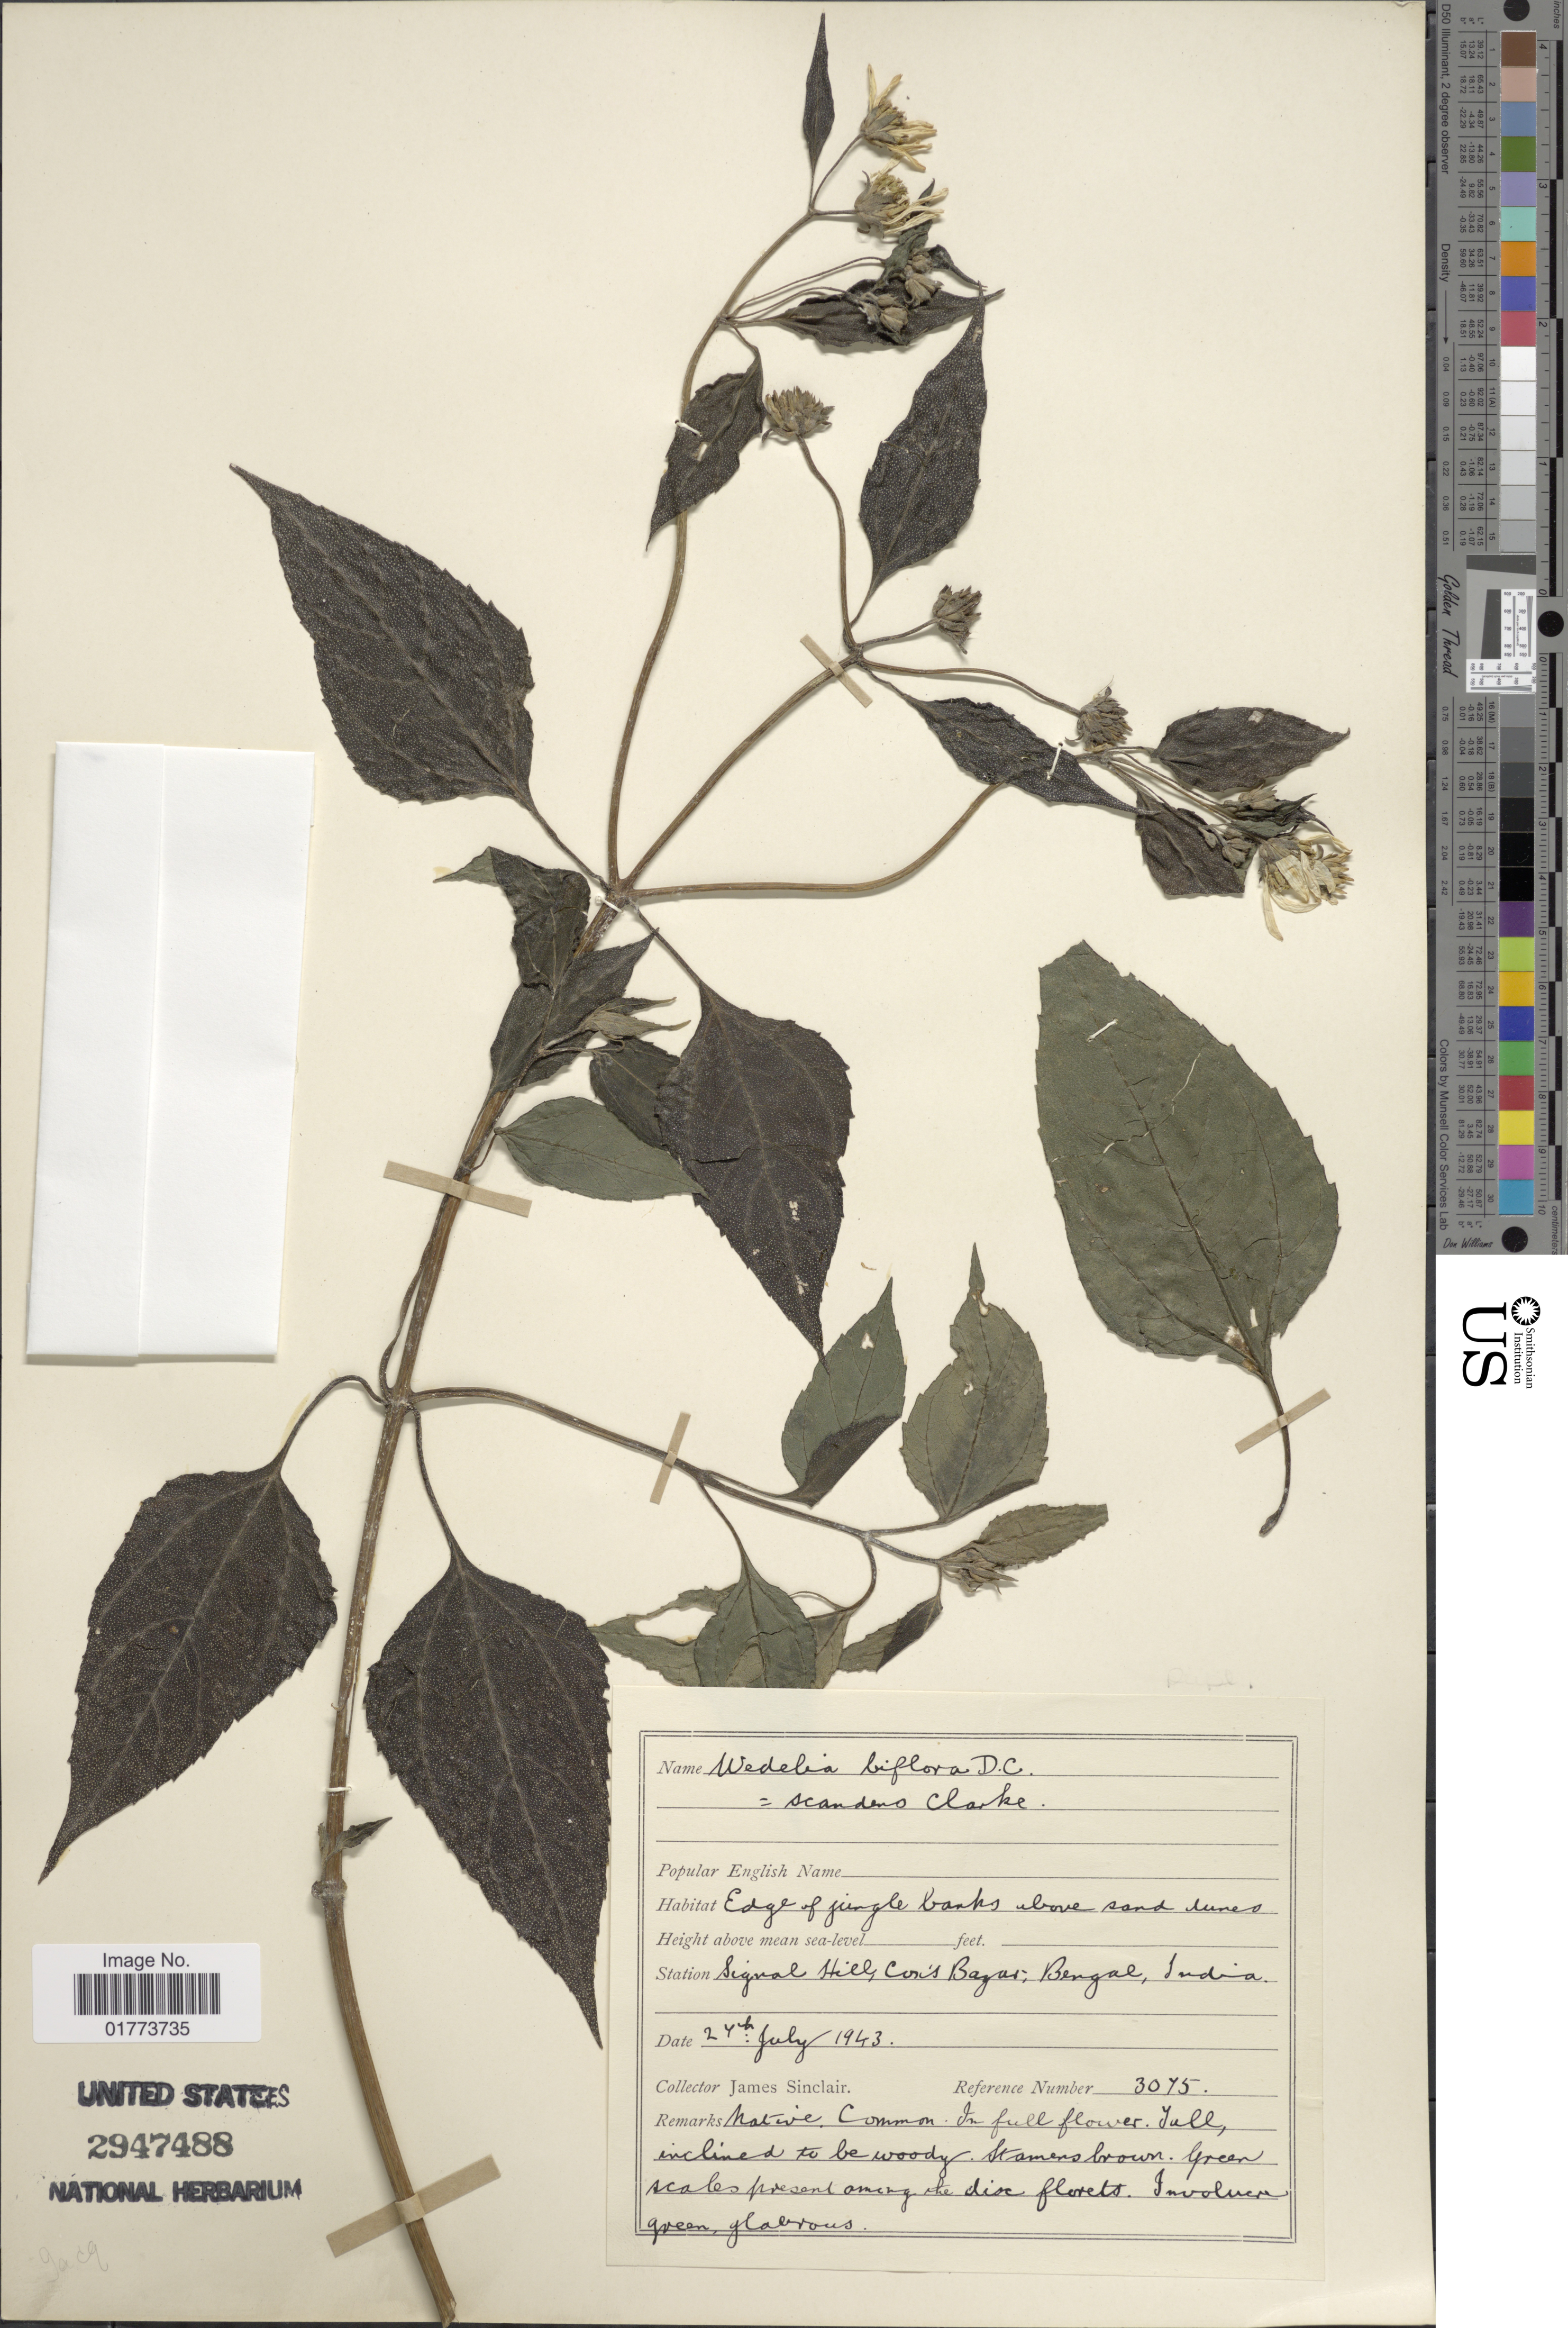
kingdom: Plantae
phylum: Tracheophyta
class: Magnoliopsida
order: Asterales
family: Asteraceae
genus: Wollastonia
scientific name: Wollastonia biflora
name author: (L.) DC.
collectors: J. Sinclair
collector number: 3075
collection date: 1943-07-24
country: Bangladesh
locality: Signal Hill, Cox's Bazar; Bengal, India. Edge of jungle banks above sands dunes.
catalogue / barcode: US 2947488